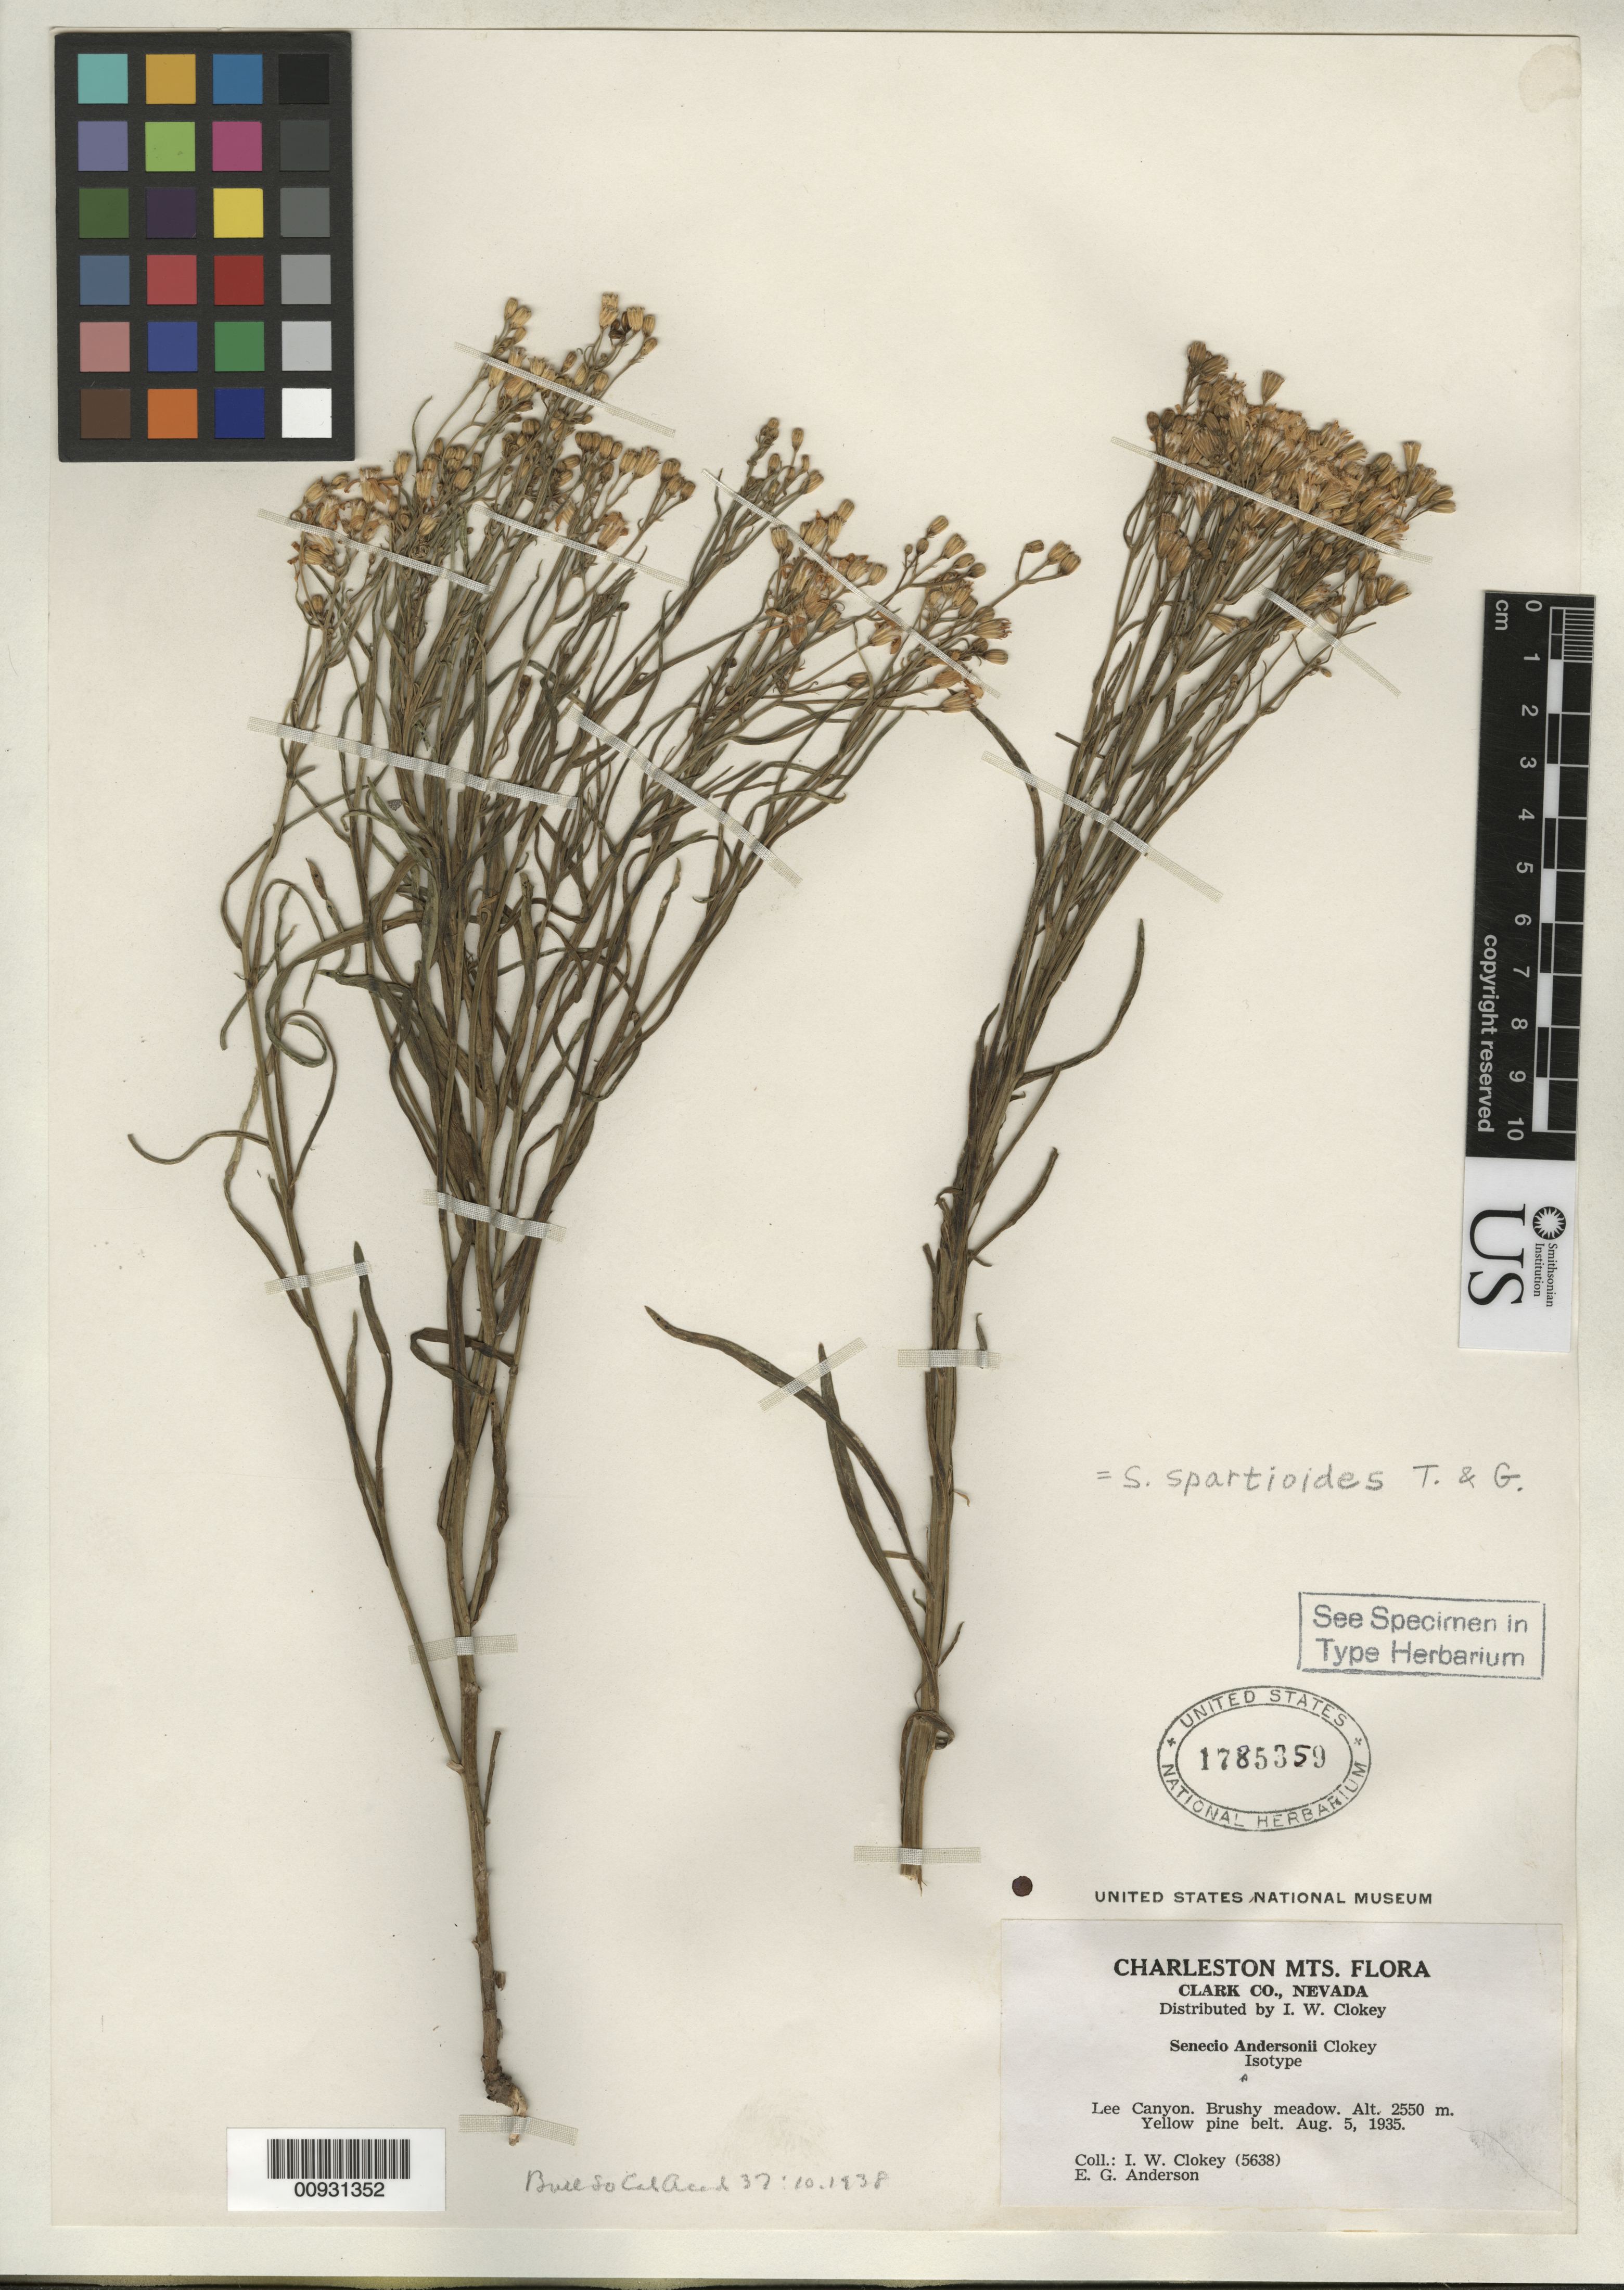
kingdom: Plantae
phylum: Tracheophyta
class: Magnoliopsida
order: Asterales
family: Asteraceae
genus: Senecio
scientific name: Senecio andersonii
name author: Hook. f.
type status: Isotype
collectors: I. W. Clokey & E. G. Anderson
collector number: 5638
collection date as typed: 05 Aug 1935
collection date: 1935-08-05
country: United States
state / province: Nevada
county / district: Clark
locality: Lee Canyon., Charleston Mts.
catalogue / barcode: US 1785359